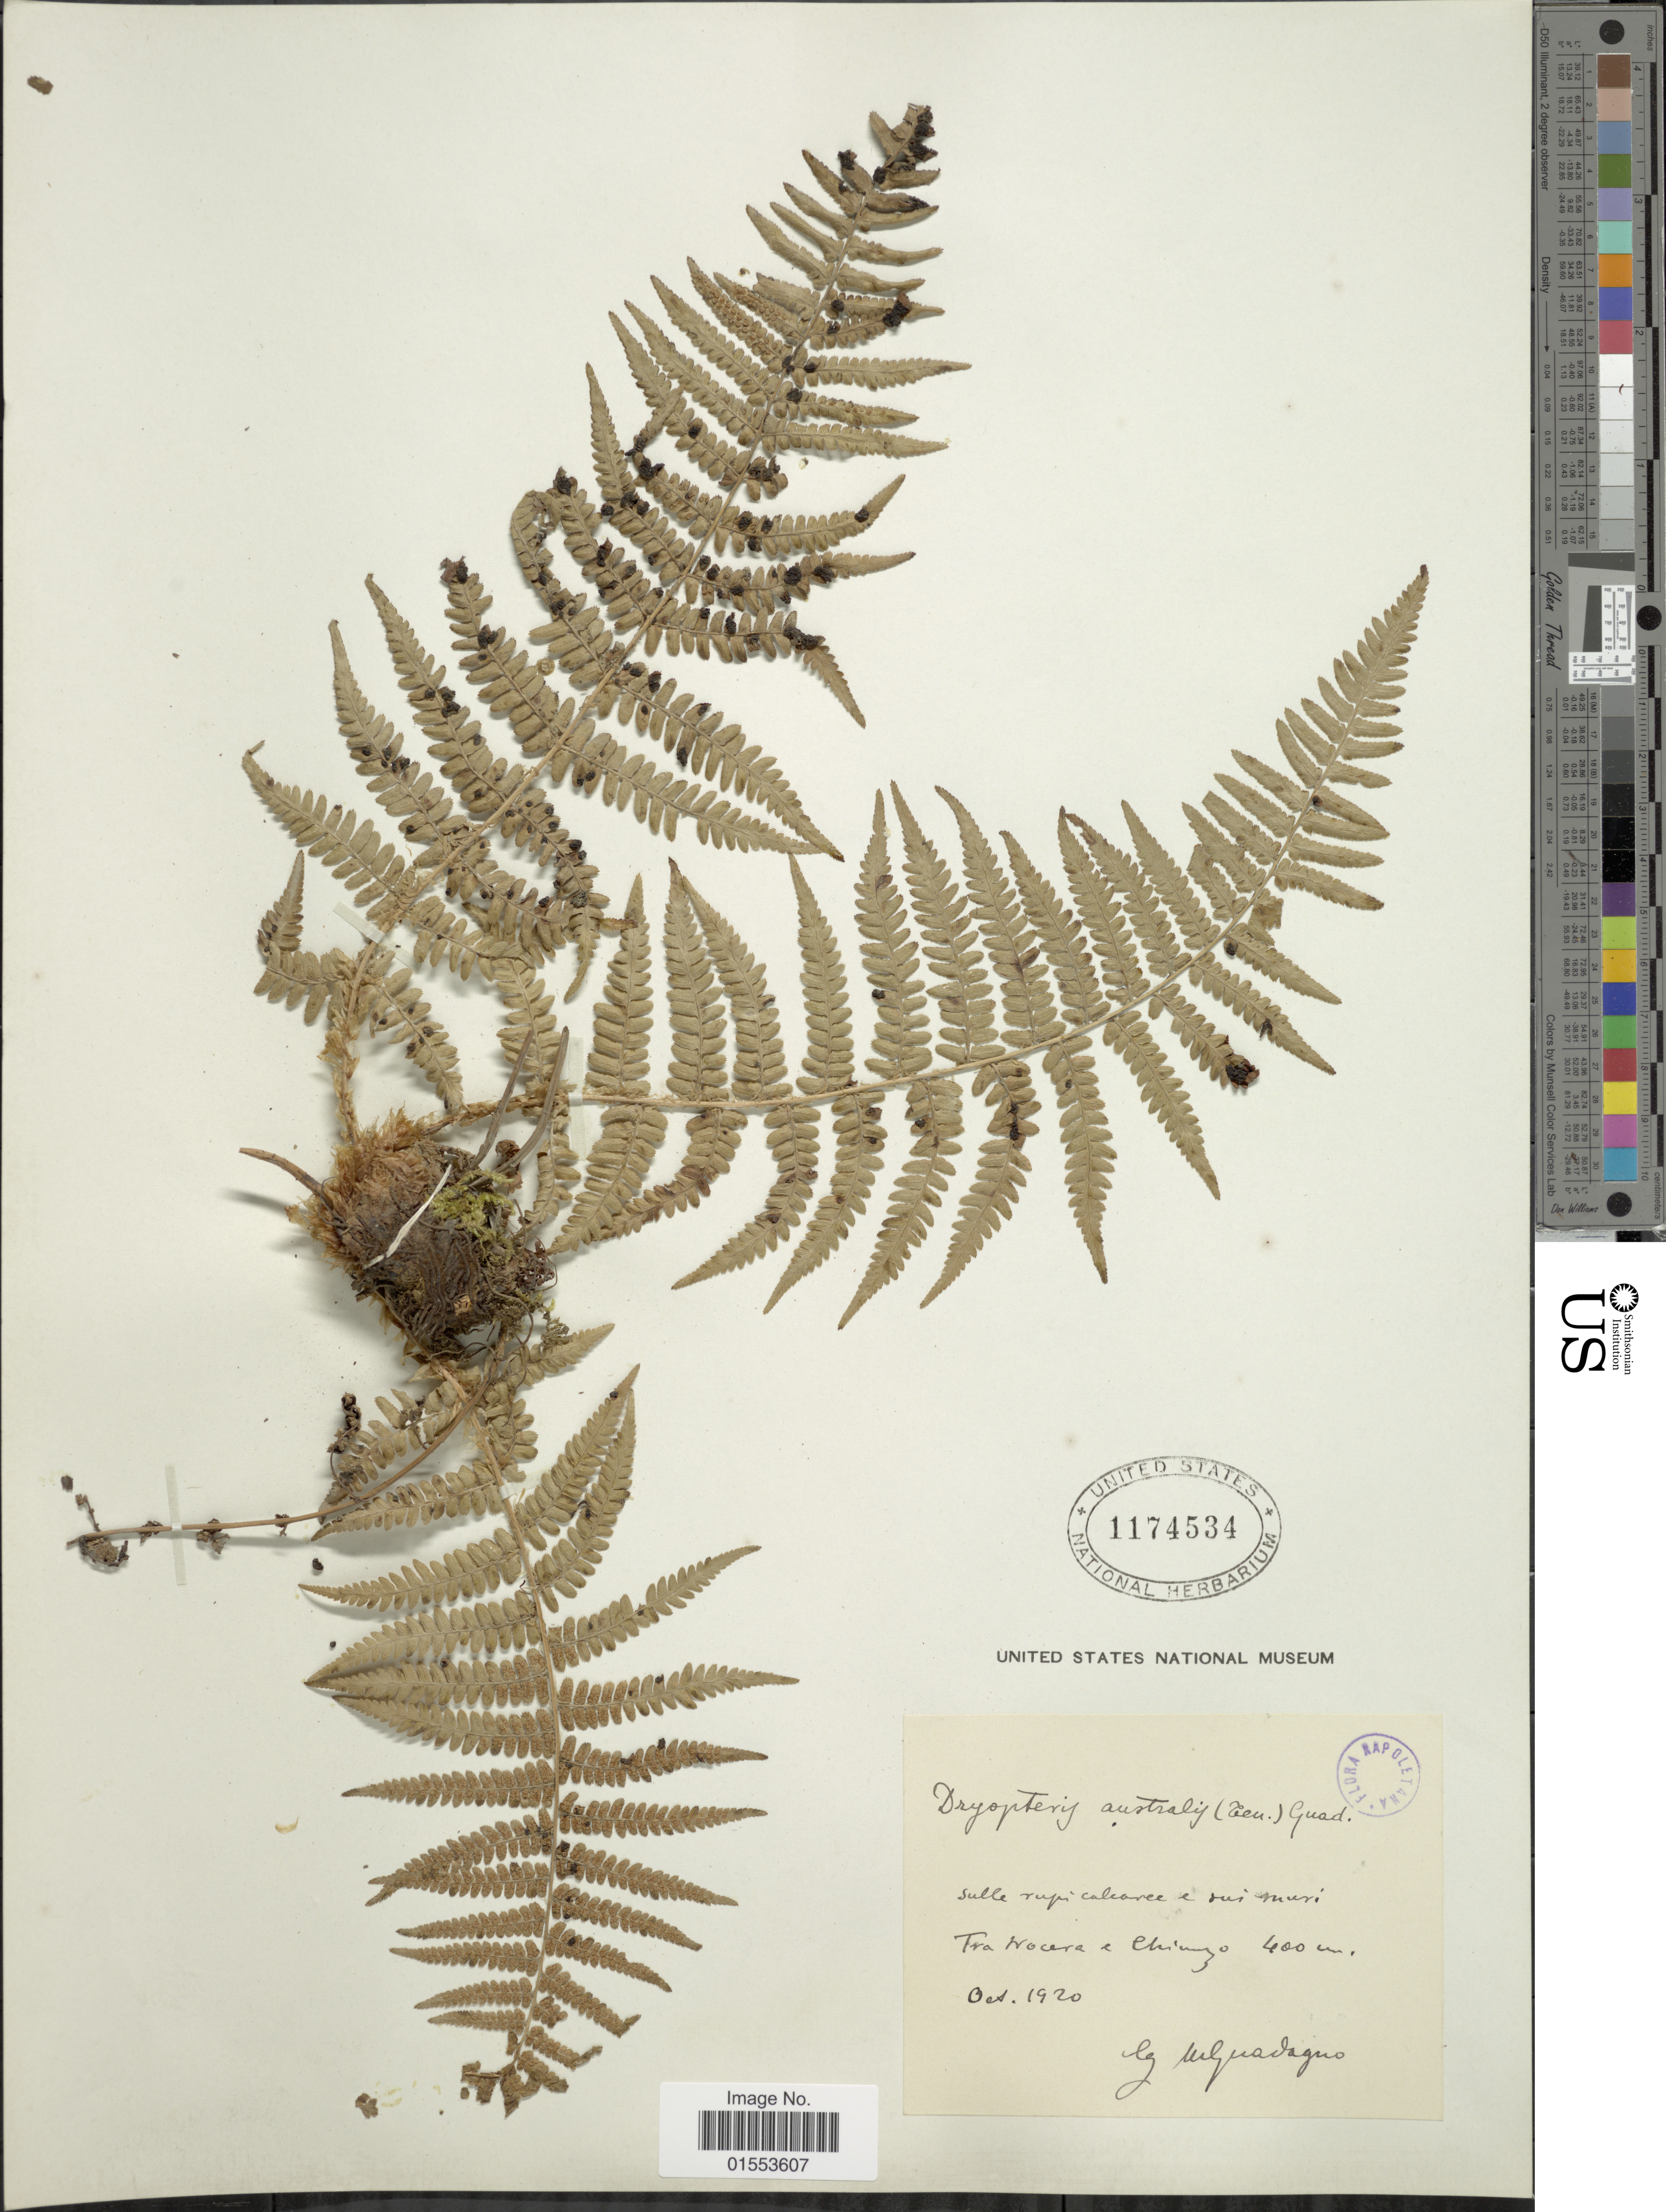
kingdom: Plantae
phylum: Tracheophyta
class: Polypodiopsida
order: Polypodiales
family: Dryopteridaceae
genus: Dryopteris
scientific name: Dryopteris rigida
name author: Underw.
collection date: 1920-10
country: Italy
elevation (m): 400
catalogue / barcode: US 1174534